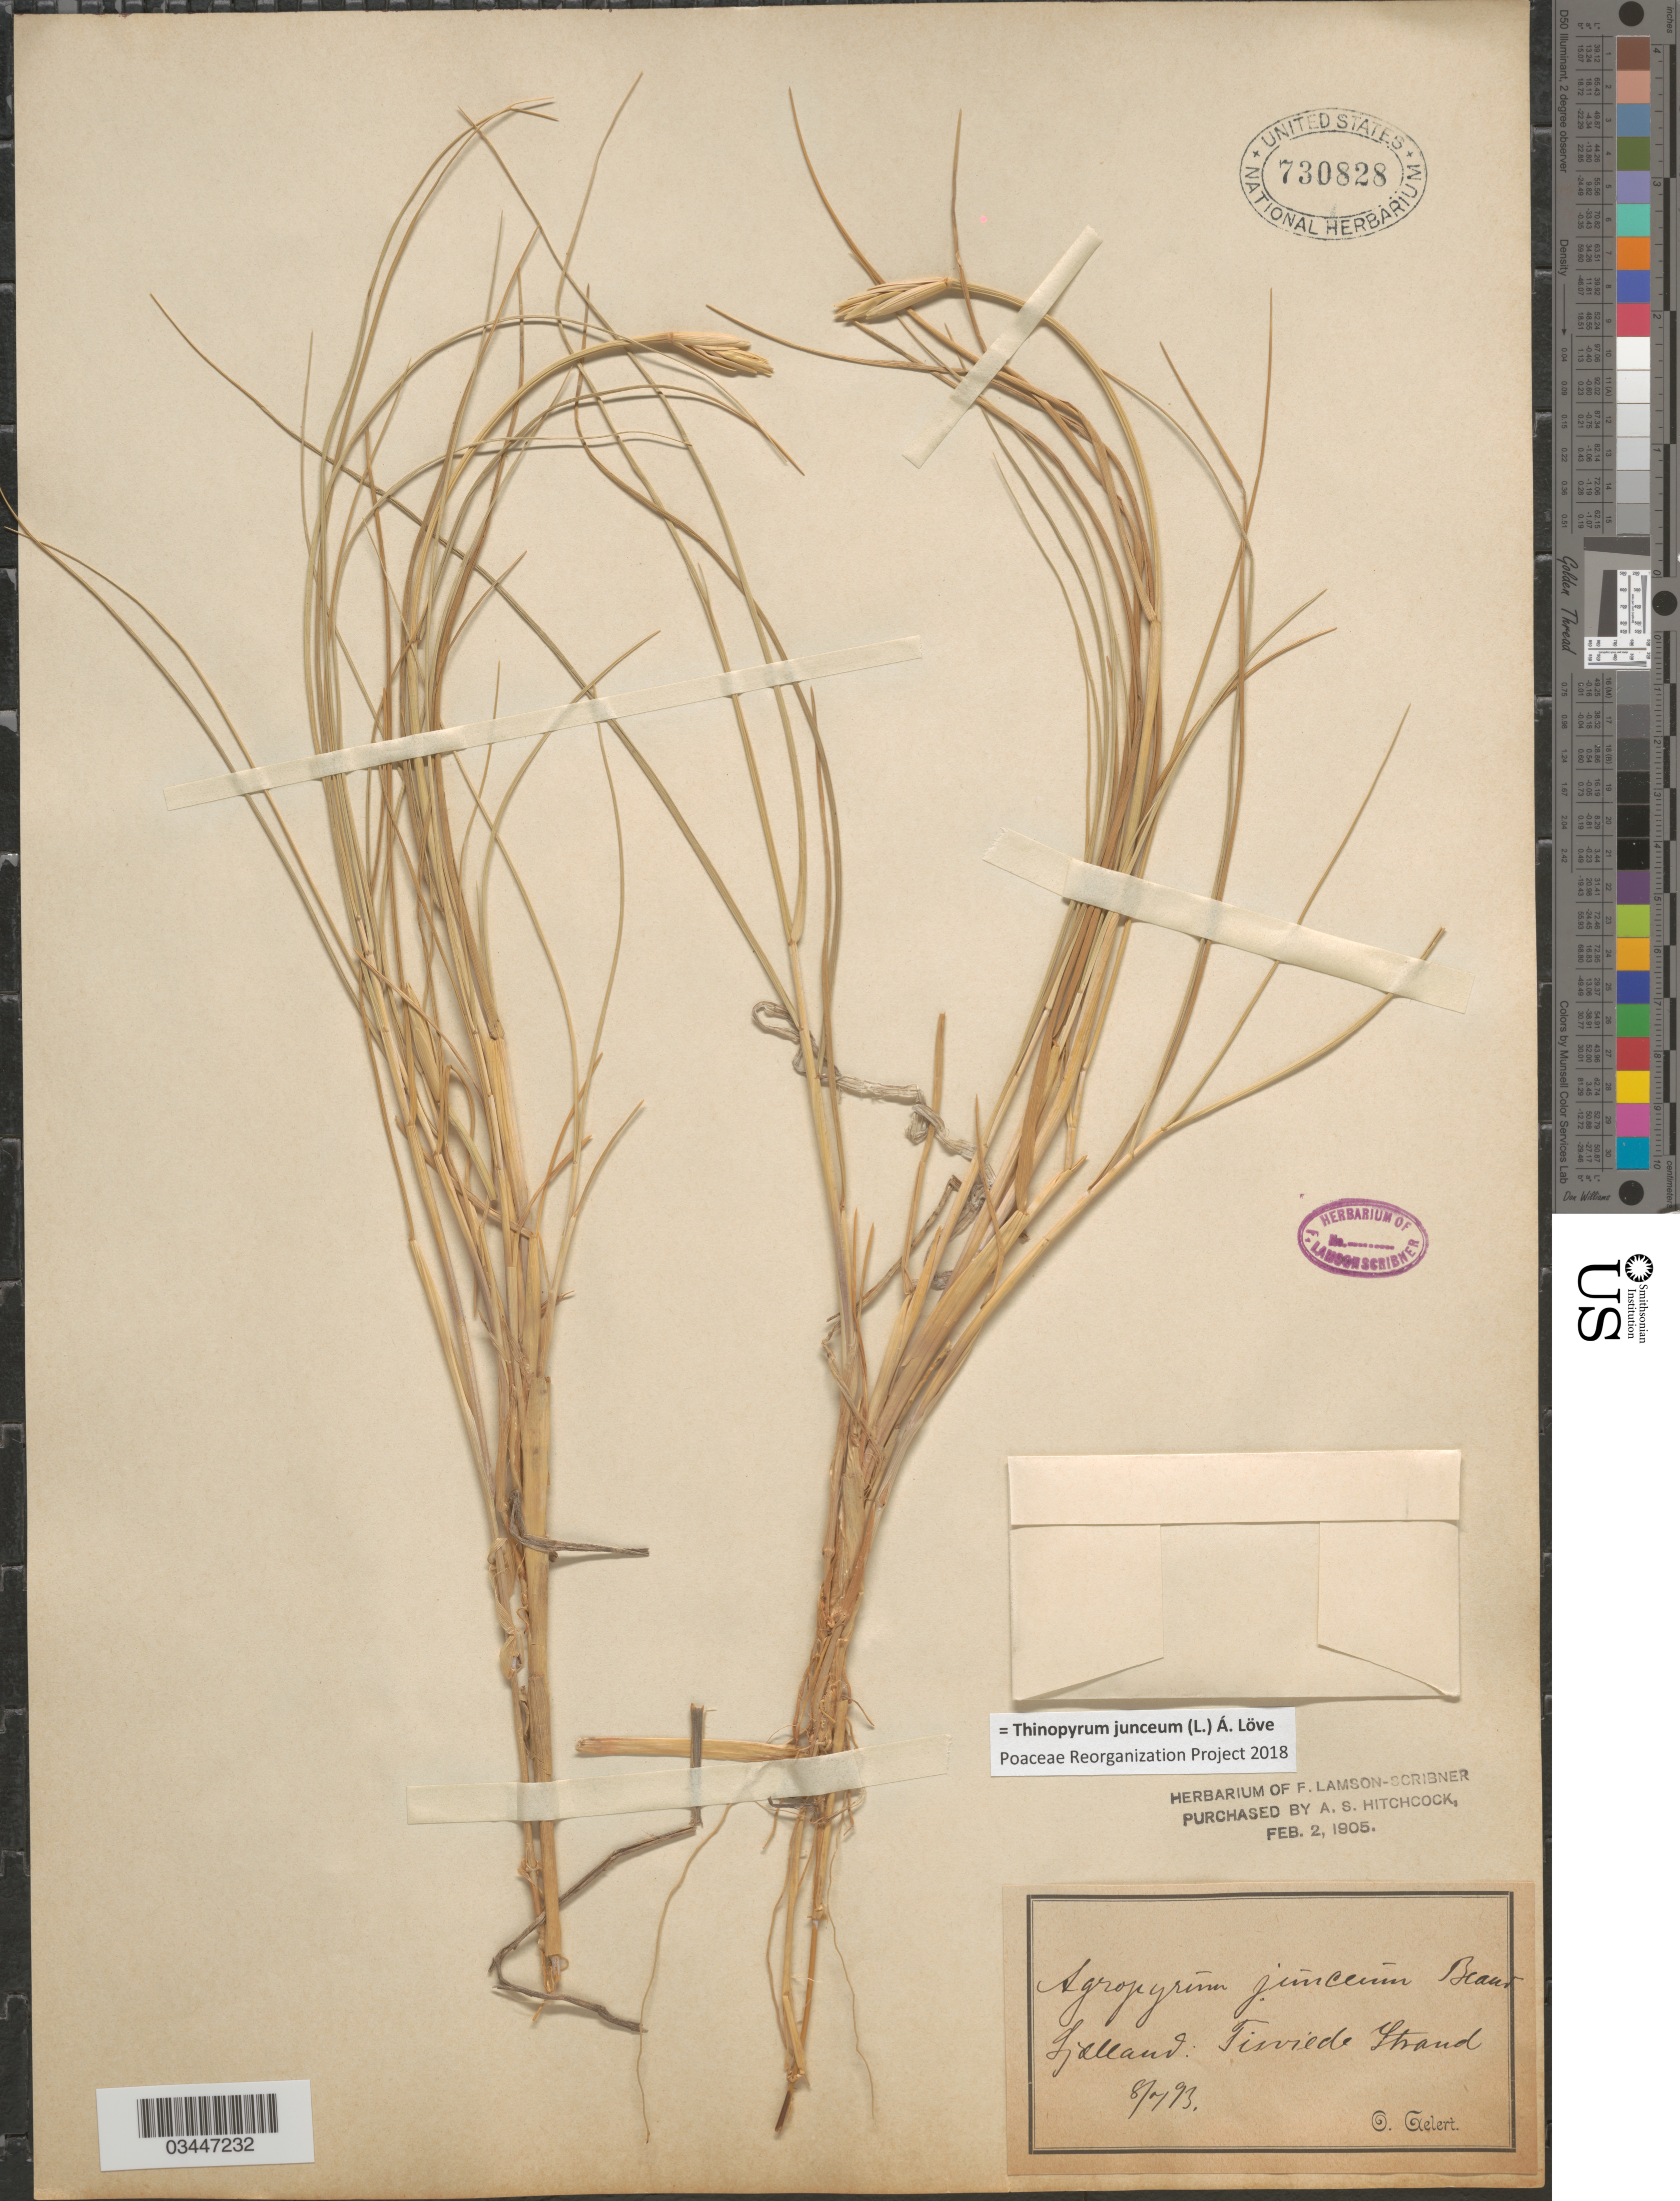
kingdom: Plantae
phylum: Tracheophyta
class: Liliopsida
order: Poales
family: Poaceae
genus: Thinopyrum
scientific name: Thinopyrum junceum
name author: (L.) Á. Löve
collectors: O. Gelert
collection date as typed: Transcribed d/m/y: 8/1/93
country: Denmark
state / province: Sjæland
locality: Sjalland: Tisviede Strand.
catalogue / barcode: US 730828